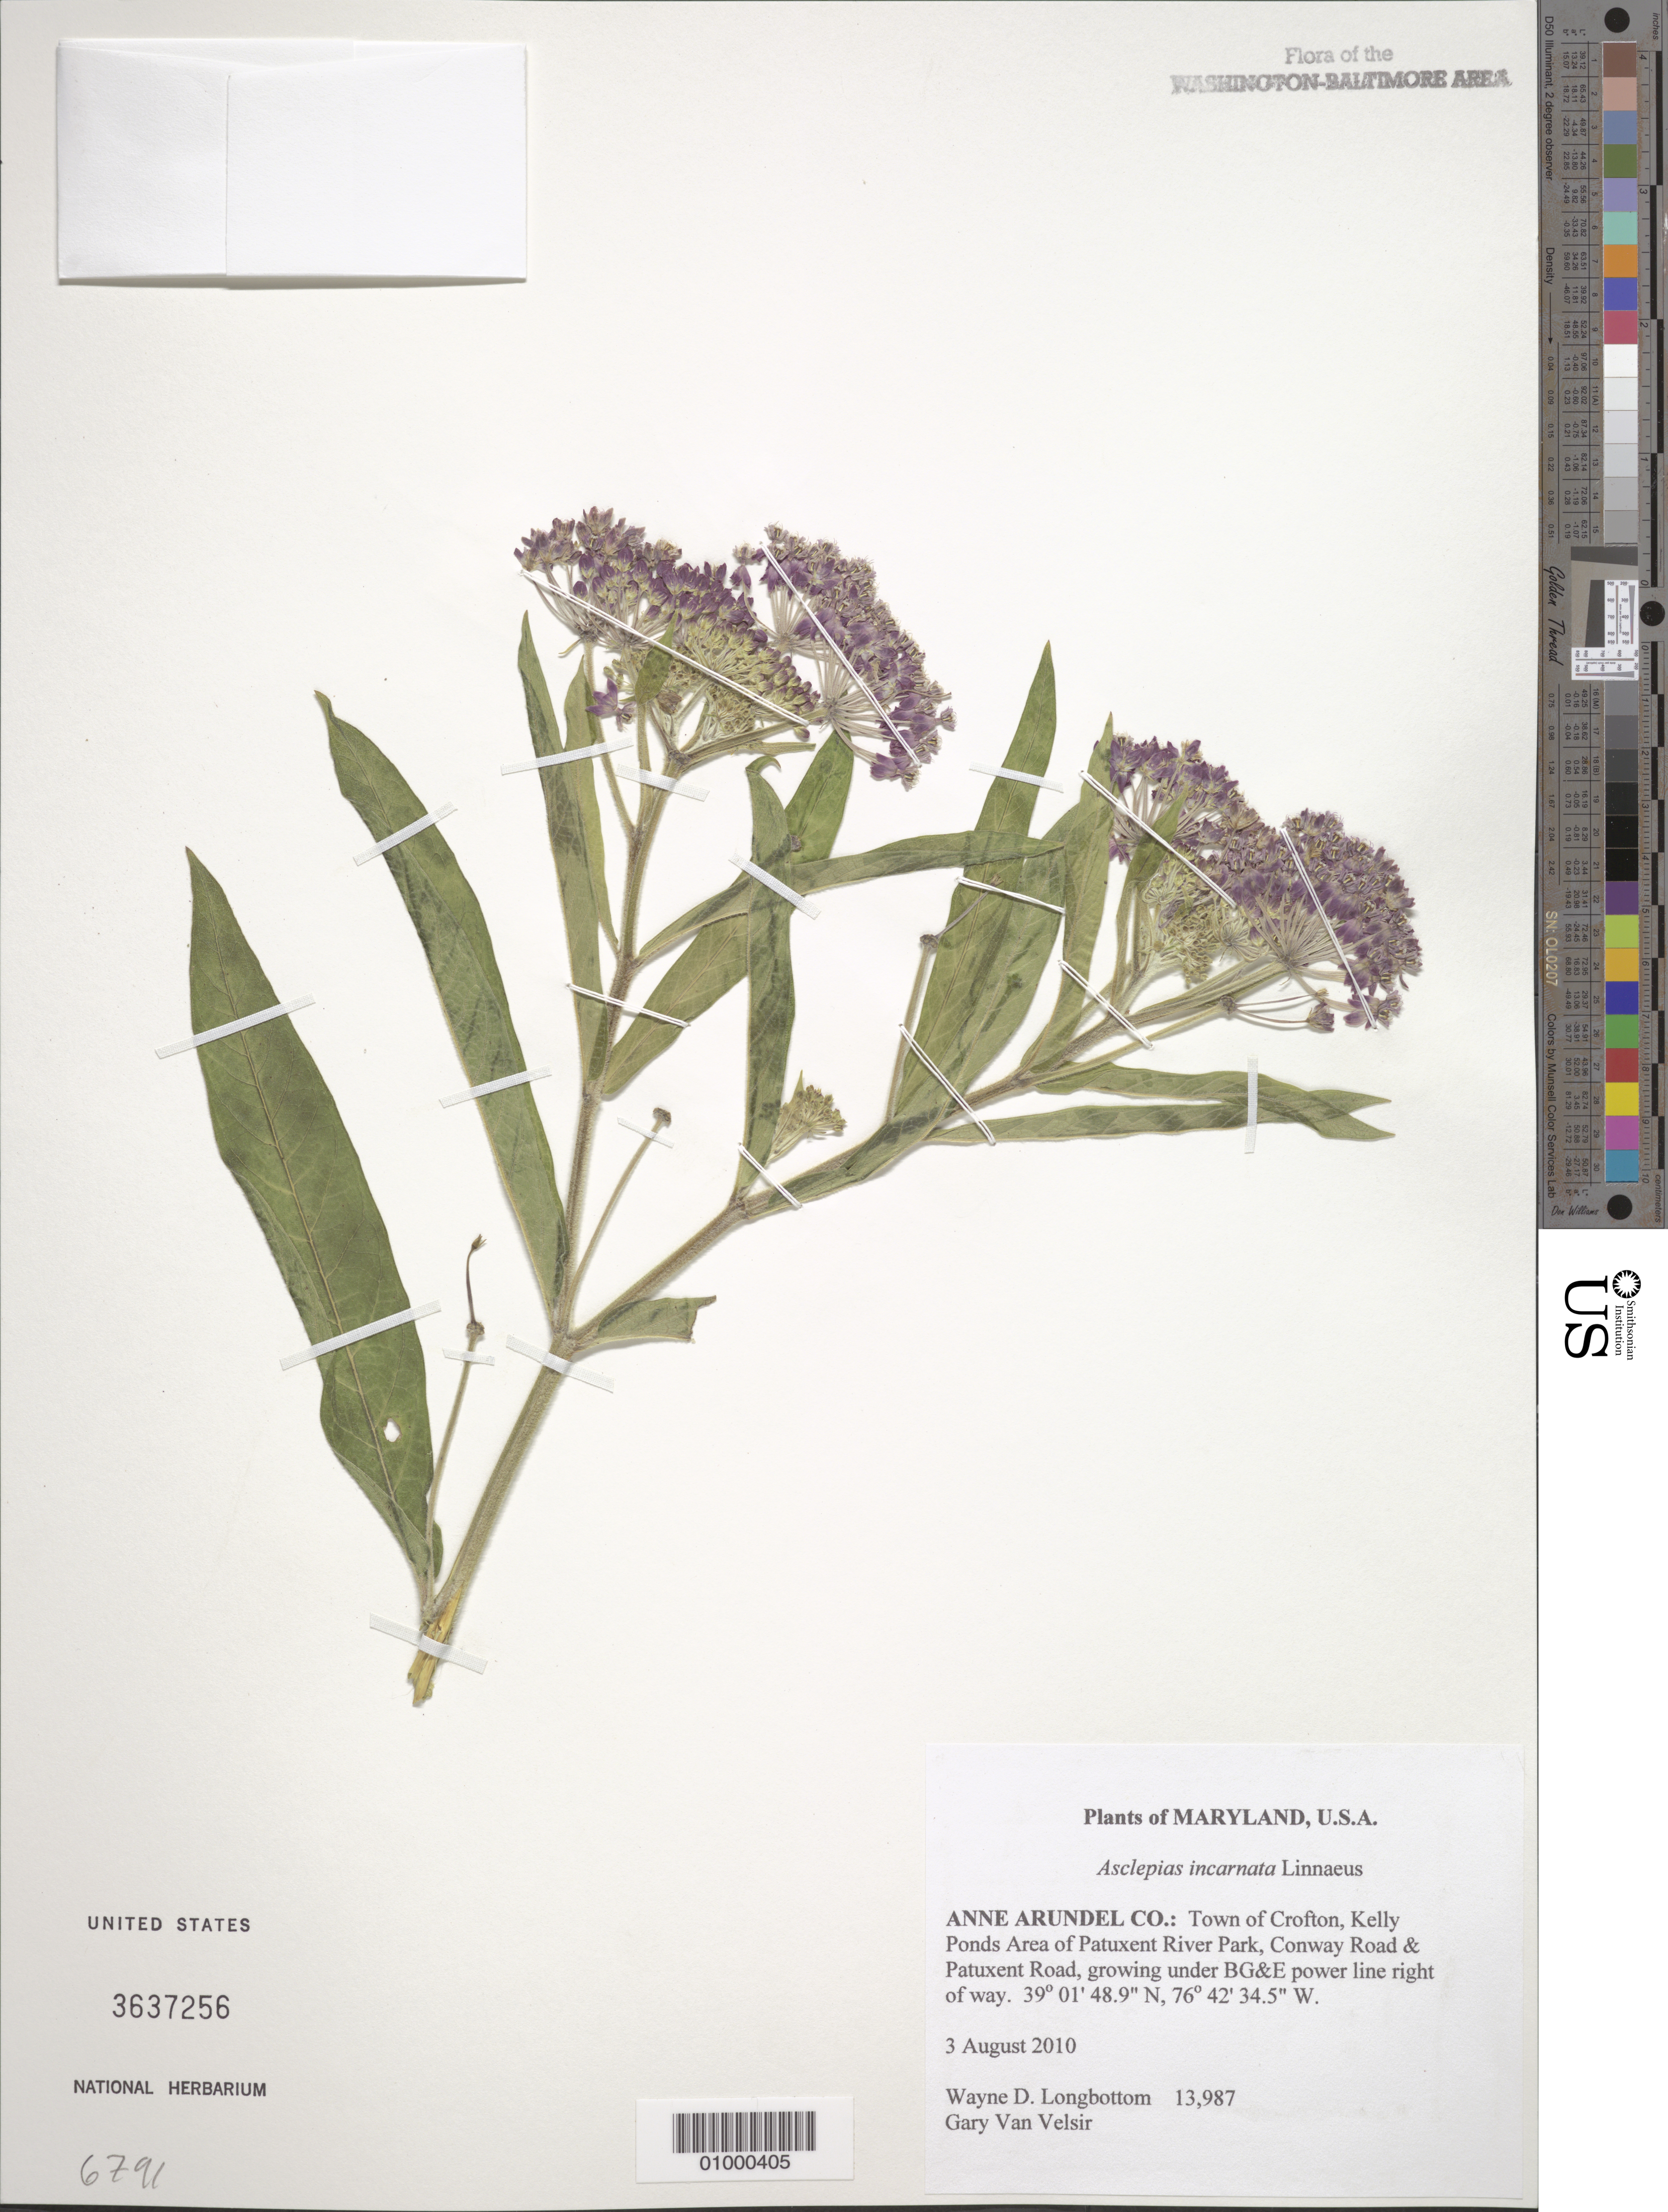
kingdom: Plantae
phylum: Tracheophyta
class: Magnoliopsida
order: Gentianales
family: Apocynaceae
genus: Asclepias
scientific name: Asclepias incarnata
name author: L.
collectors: W. D. Longbottom & G. Van Velsir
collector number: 13987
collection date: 2010-08-03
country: United States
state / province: Maryland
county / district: Anne Arundel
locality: Town of Crofton, Kelly Ponds Area of Patuxent River Park, Conway Road & Patuxent Road, growing under BG&E power line right of way.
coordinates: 39 01 48.9 N, 76 42 34.5 W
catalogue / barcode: US 3637256